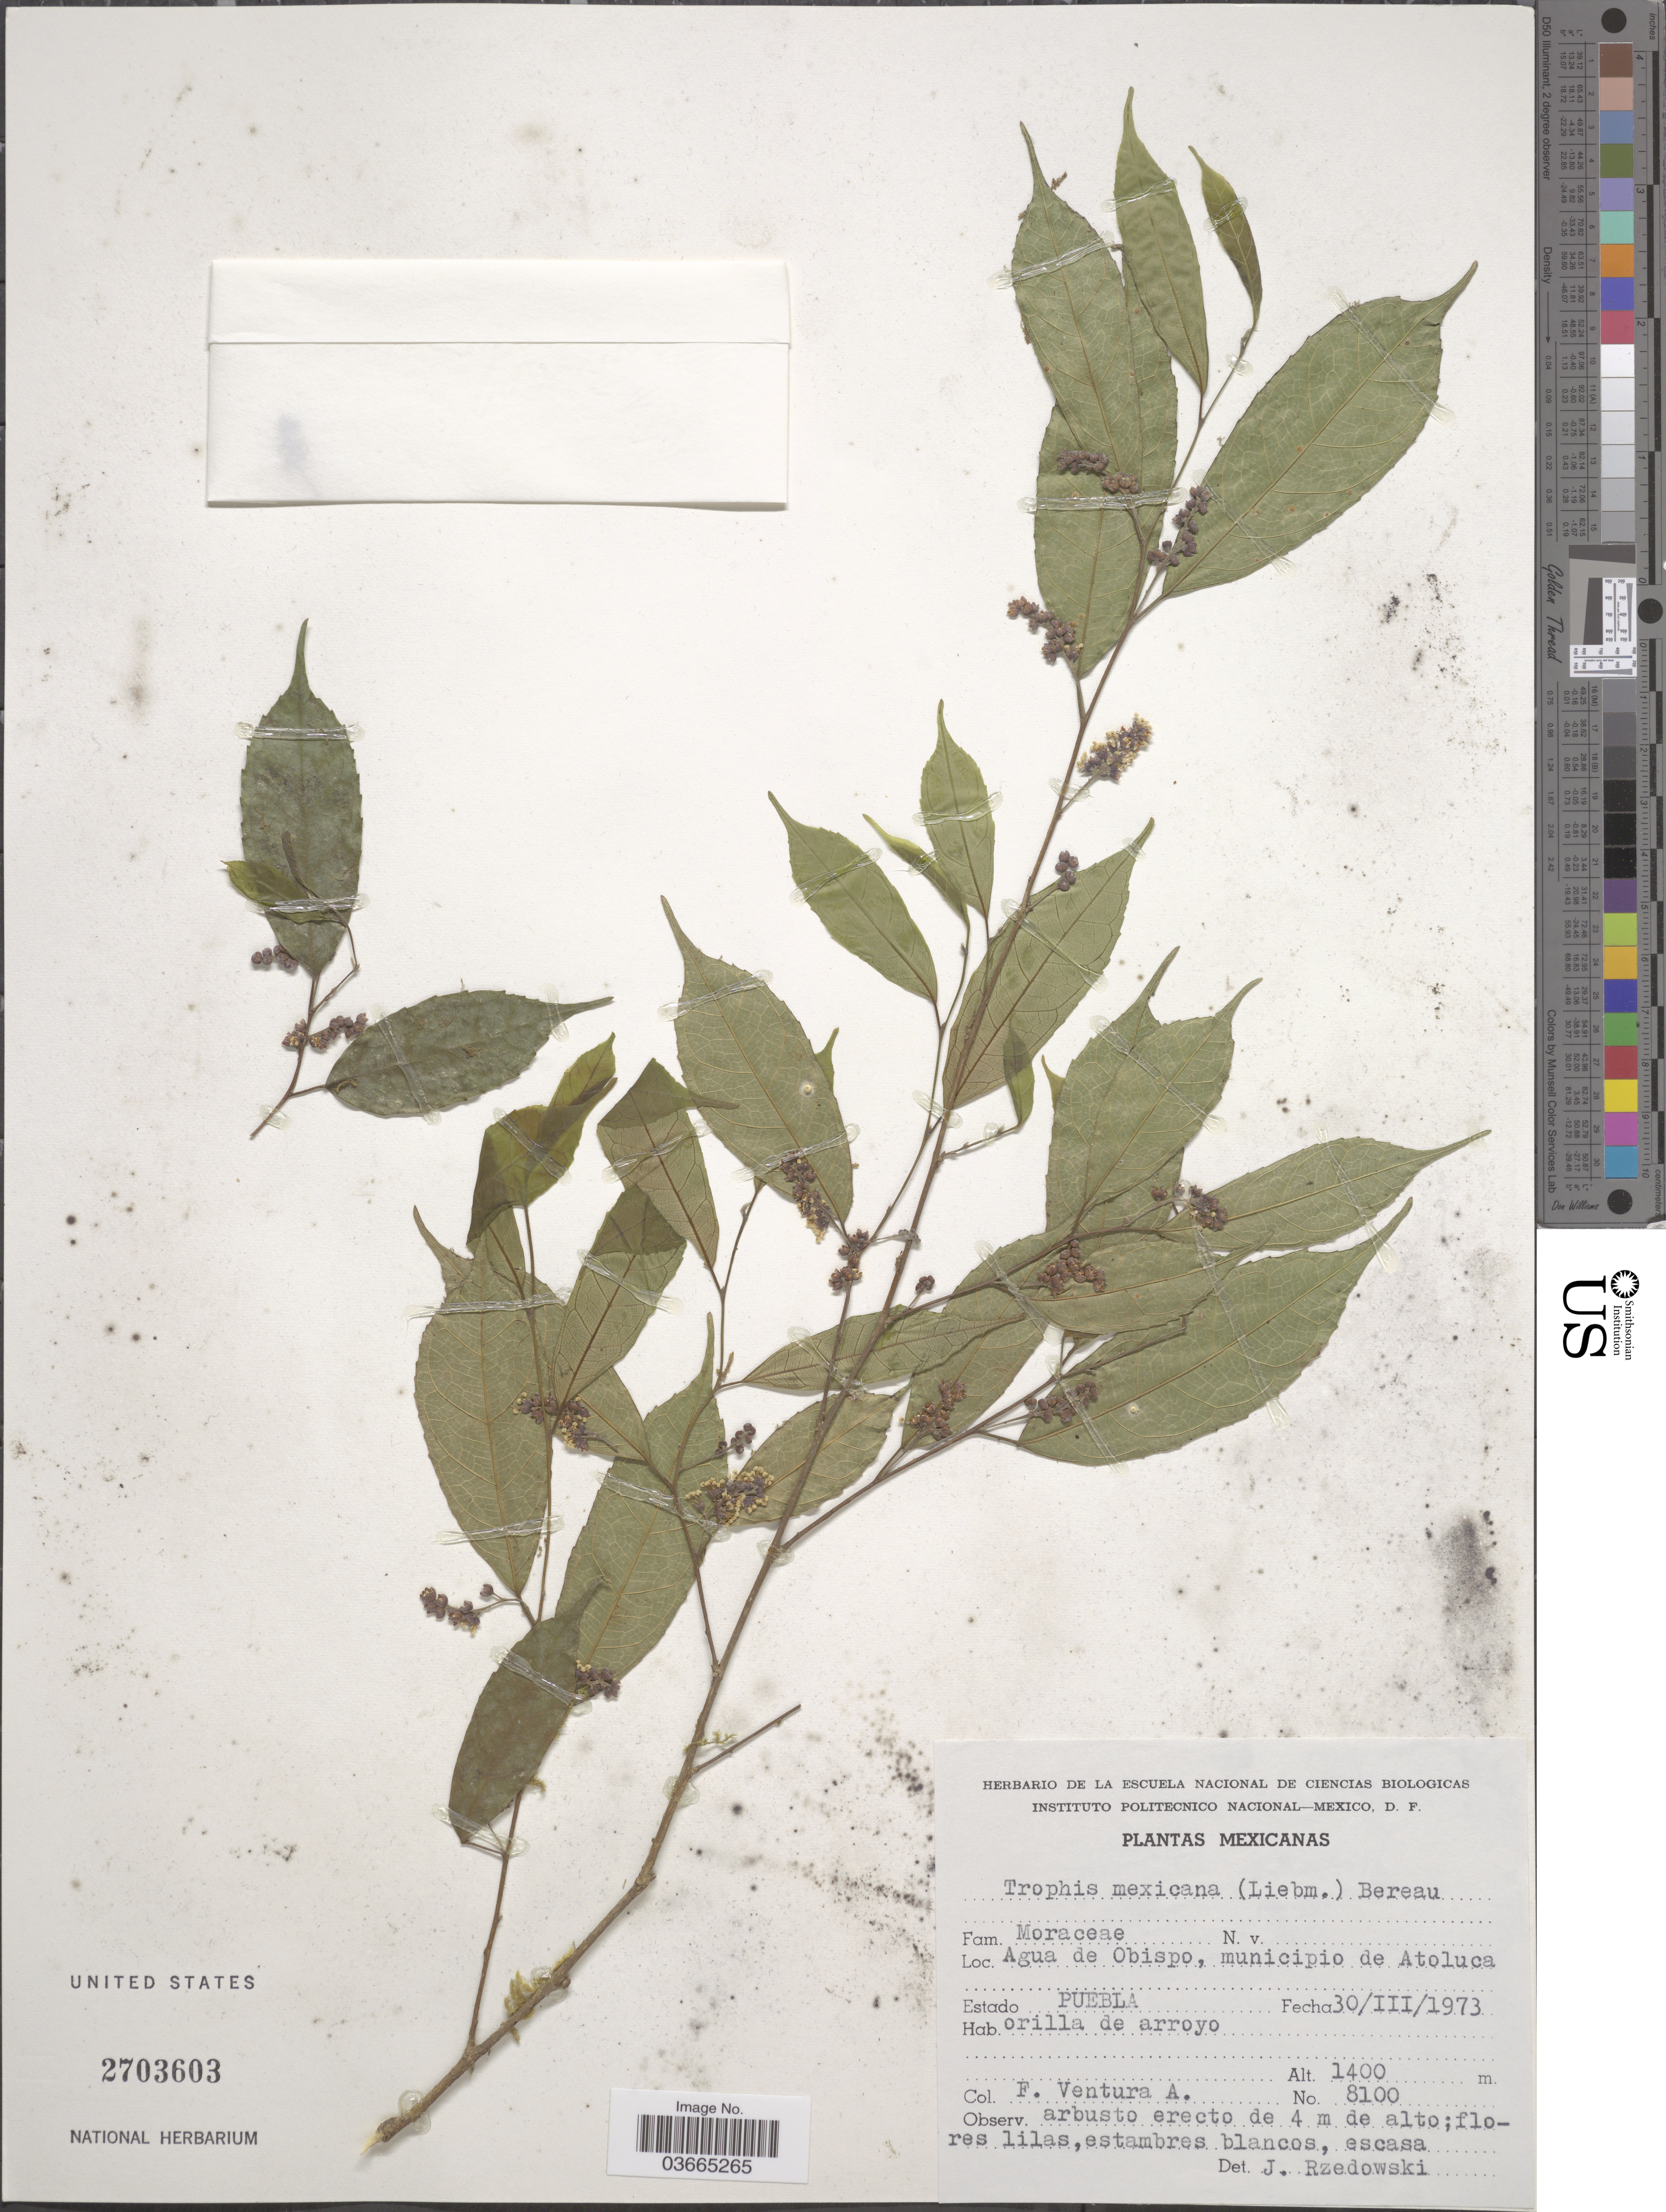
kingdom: Plantae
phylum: Tracheophyta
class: Magnoliopsida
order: Rosales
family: Moraceae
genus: Trophis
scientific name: Trophis mexicana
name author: (Liebm.) Bureau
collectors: F. Ventura A.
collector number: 8100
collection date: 1973-03-30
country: Mexico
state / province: Puebla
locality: Agua de Obispo, municipio de Atoluca.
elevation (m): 1400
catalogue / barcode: US 2703603